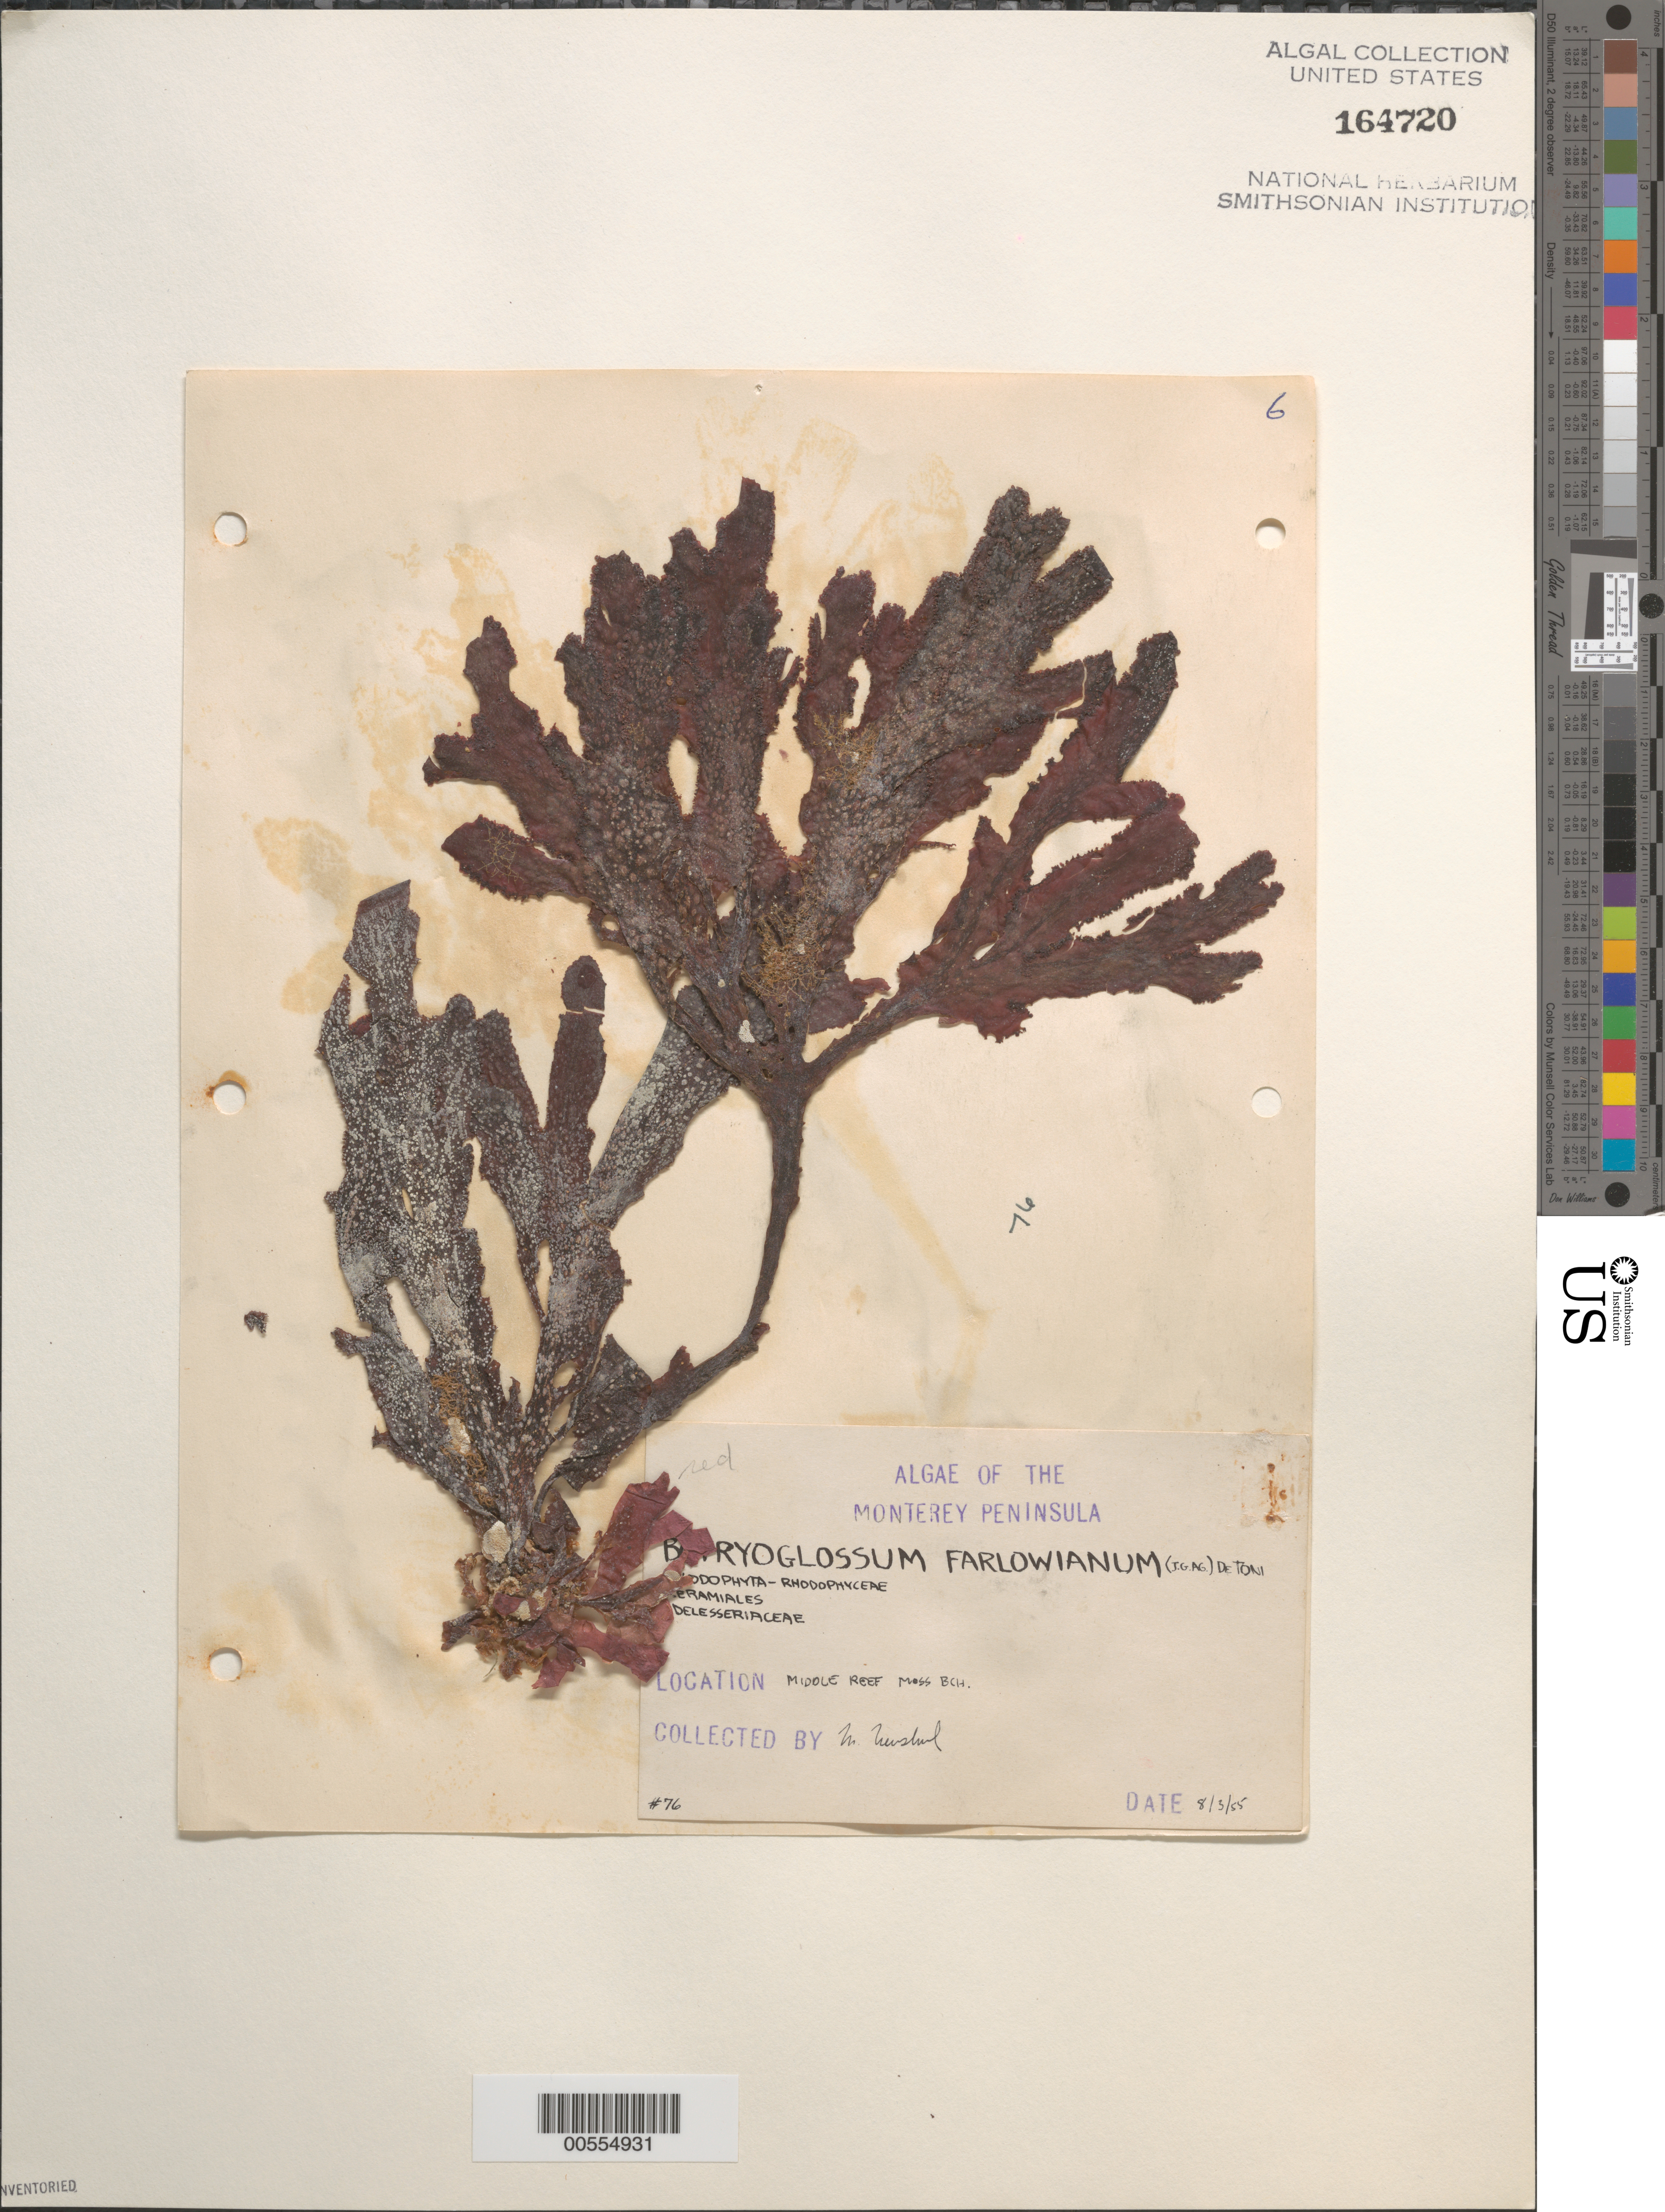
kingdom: Plantae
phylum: Rhodophyta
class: Florideophyceae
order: Ceramiales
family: Delesseriaceae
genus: Botryoglossum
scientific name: Botryoglossum farlowianum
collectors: M. Neushul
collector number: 76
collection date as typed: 03 Aug 1955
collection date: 1955-08-03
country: United States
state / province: California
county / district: Monterey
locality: Middle reef of Moss Beach, Pacific Grove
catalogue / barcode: US 164720